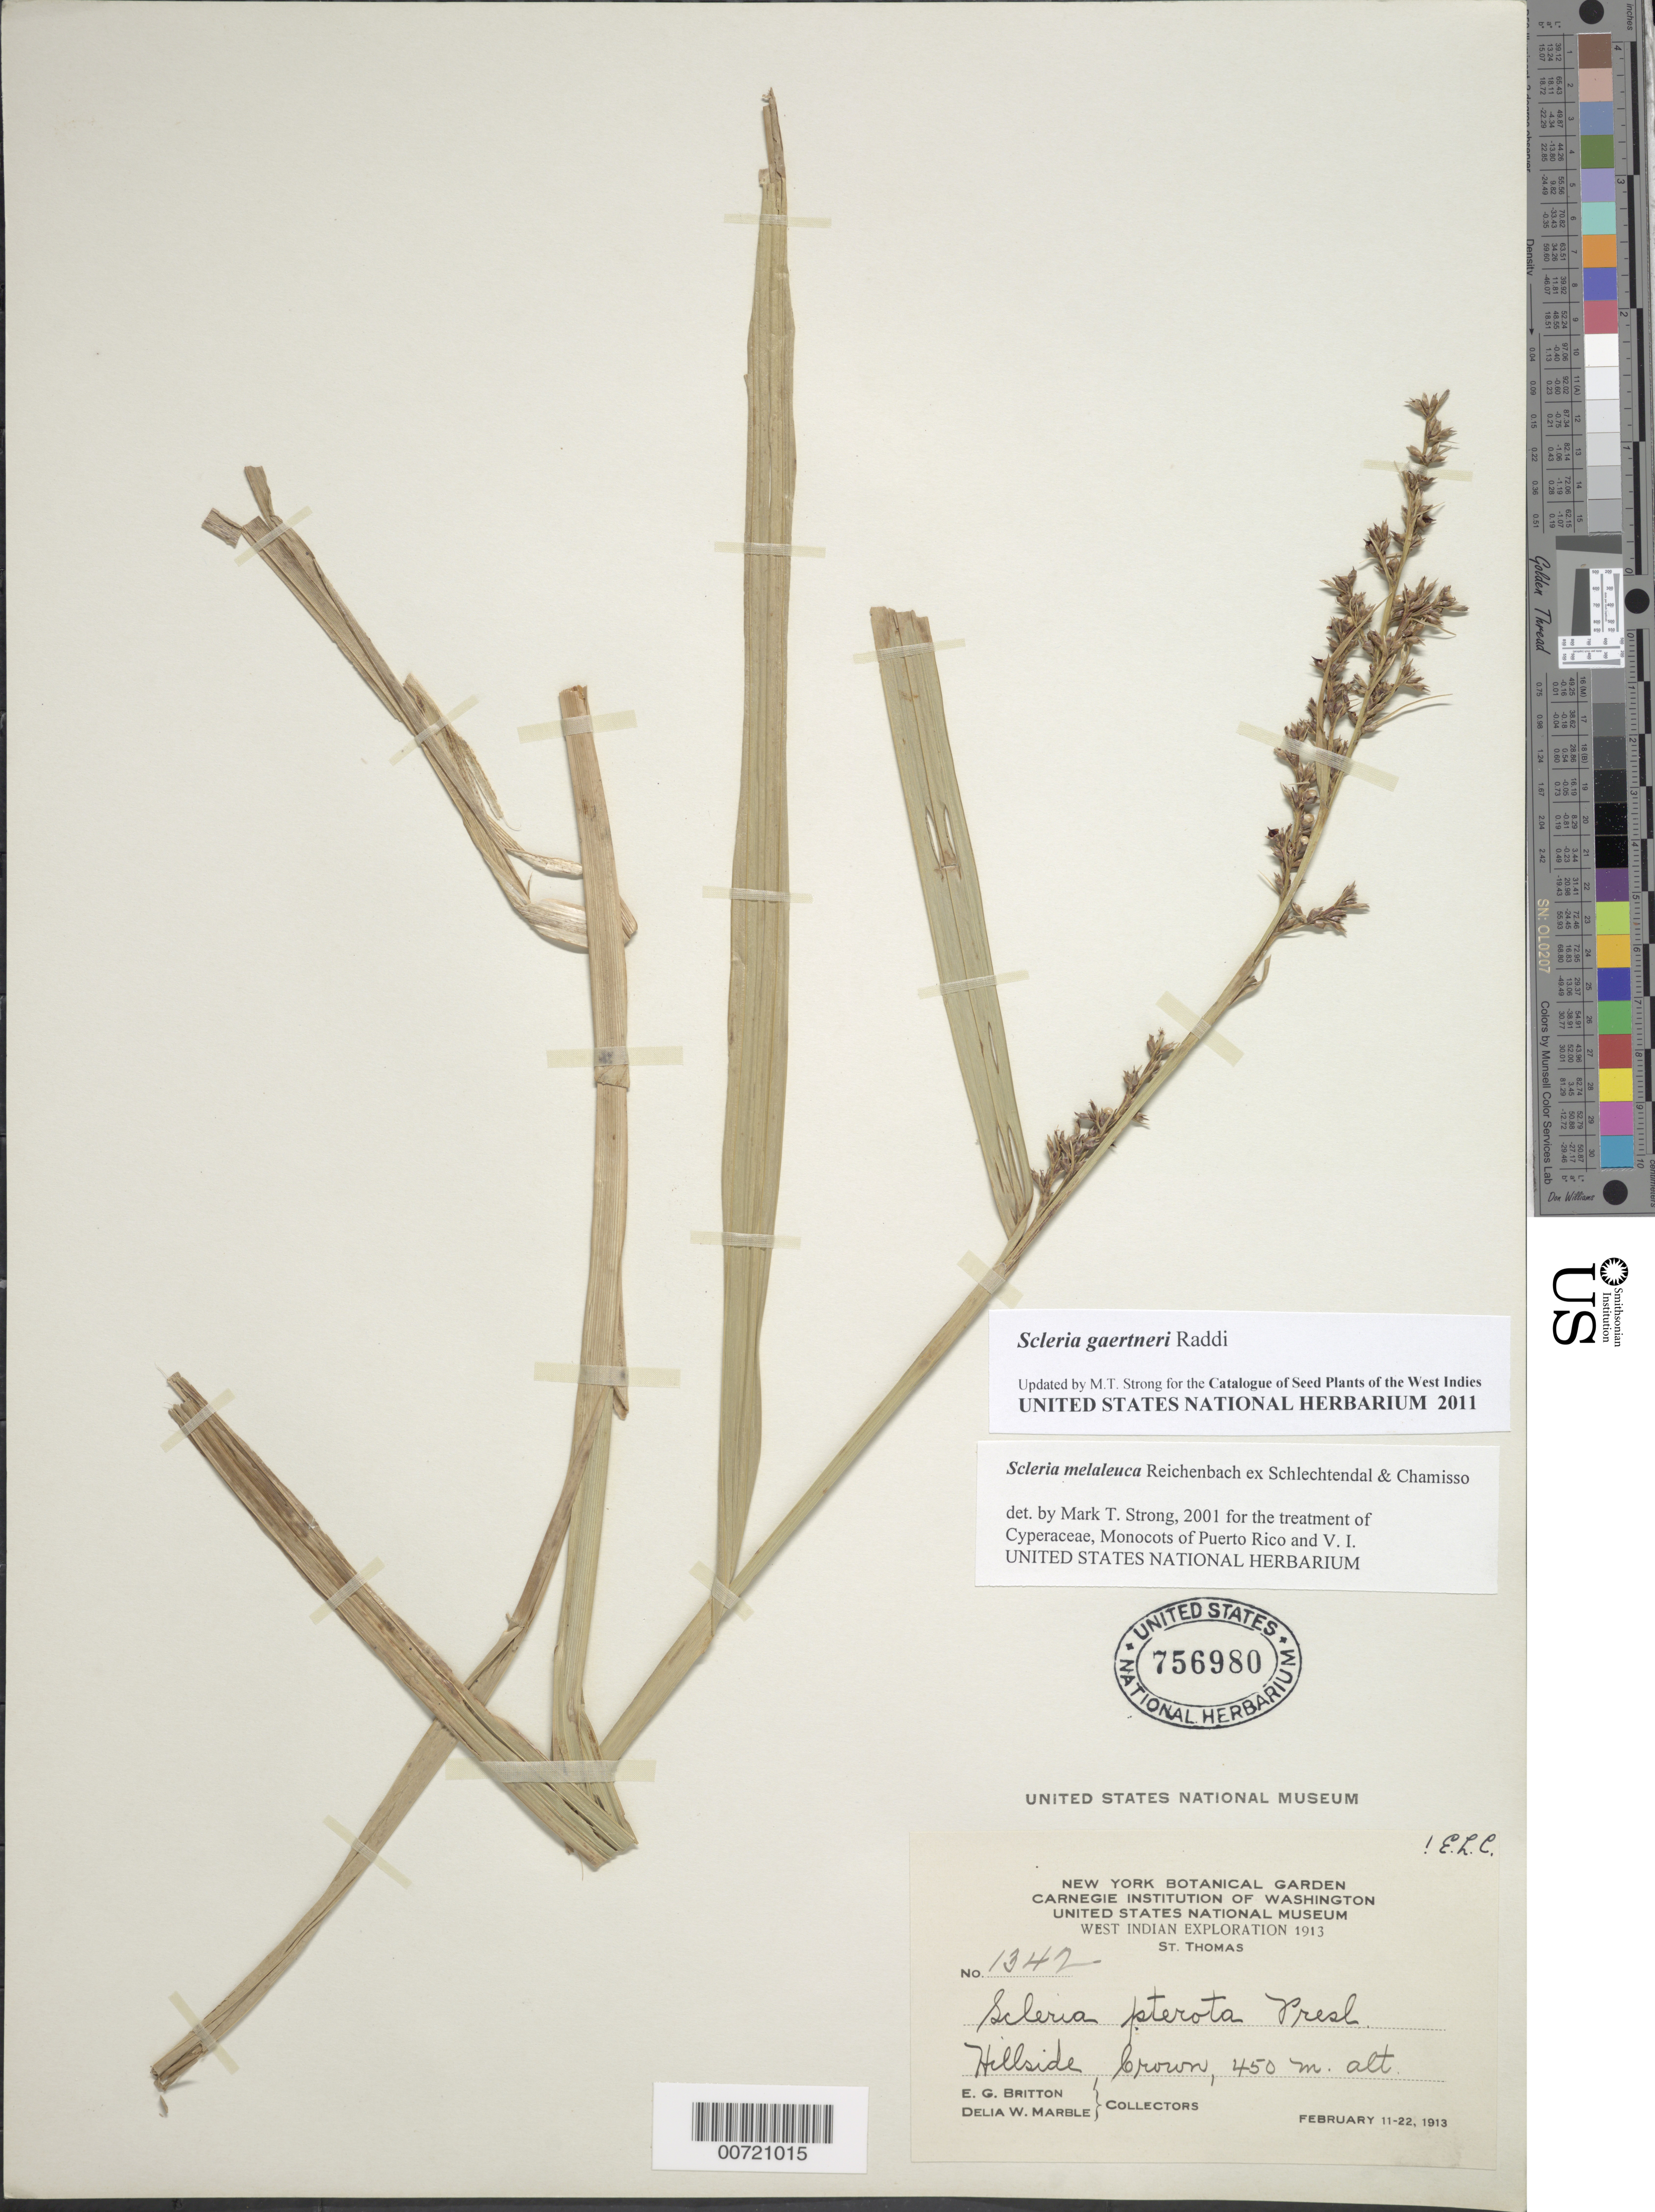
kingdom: Plantae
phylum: Tracheophyta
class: Liliopsida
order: Poales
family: Cyperaceae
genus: Scleria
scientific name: Scleria gaertneri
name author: Raddi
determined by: Strong, M. T., (US), Smithsonian Institution - National Museum of Natural History (UNITED STATES)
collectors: N. Britton & D. W. Marble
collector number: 1342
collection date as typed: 11 Feb 1913 to 22 Feb 1913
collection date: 1913-02-11/1913-02-22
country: U.S. Virgin Islands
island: St. Thomas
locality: St. Thomas: Crown.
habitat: Hillside.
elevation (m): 450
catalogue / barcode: US 756980